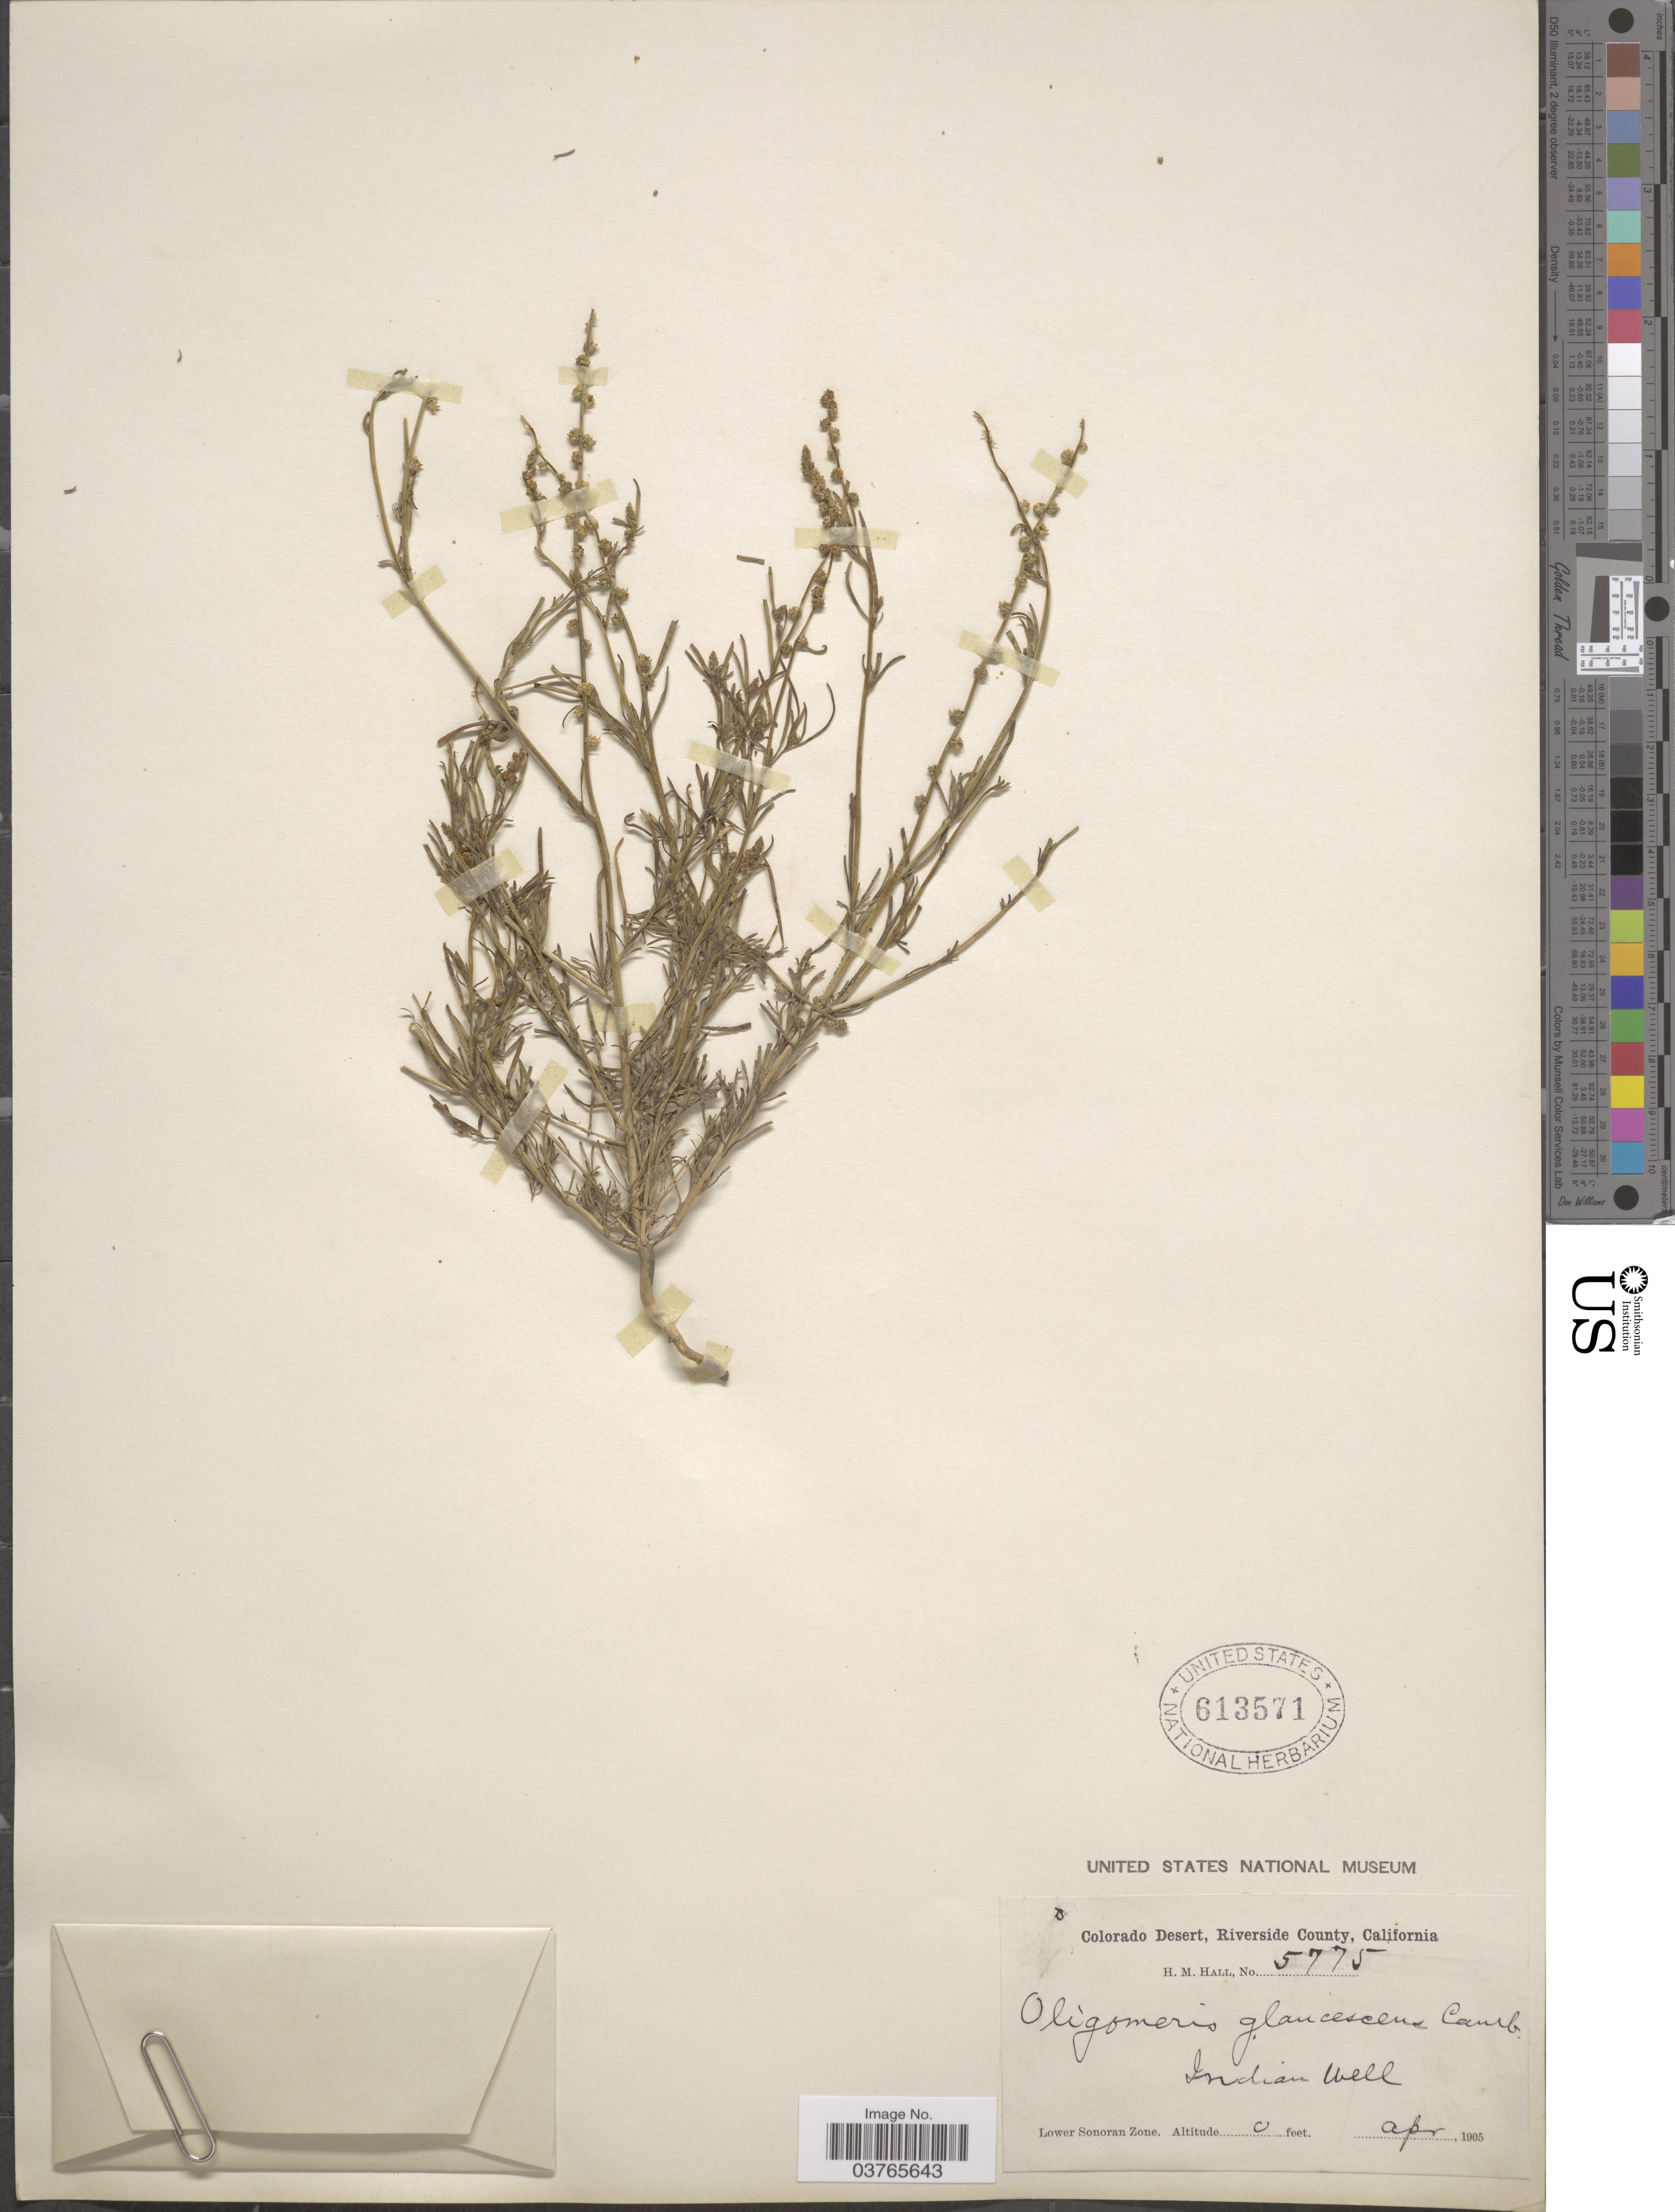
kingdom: Plantae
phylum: Tracheophyta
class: Magnoliopsida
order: Brassicales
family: Resedaceae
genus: Oligomeris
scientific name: Oligomeris subulata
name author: Webb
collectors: H. M. Hall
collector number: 5775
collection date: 1905-04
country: United States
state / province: California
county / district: Riverside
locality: Colorado Desert, Riverside County. Indian Well. Lower Sonoran Zone.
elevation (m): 0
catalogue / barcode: US 613571